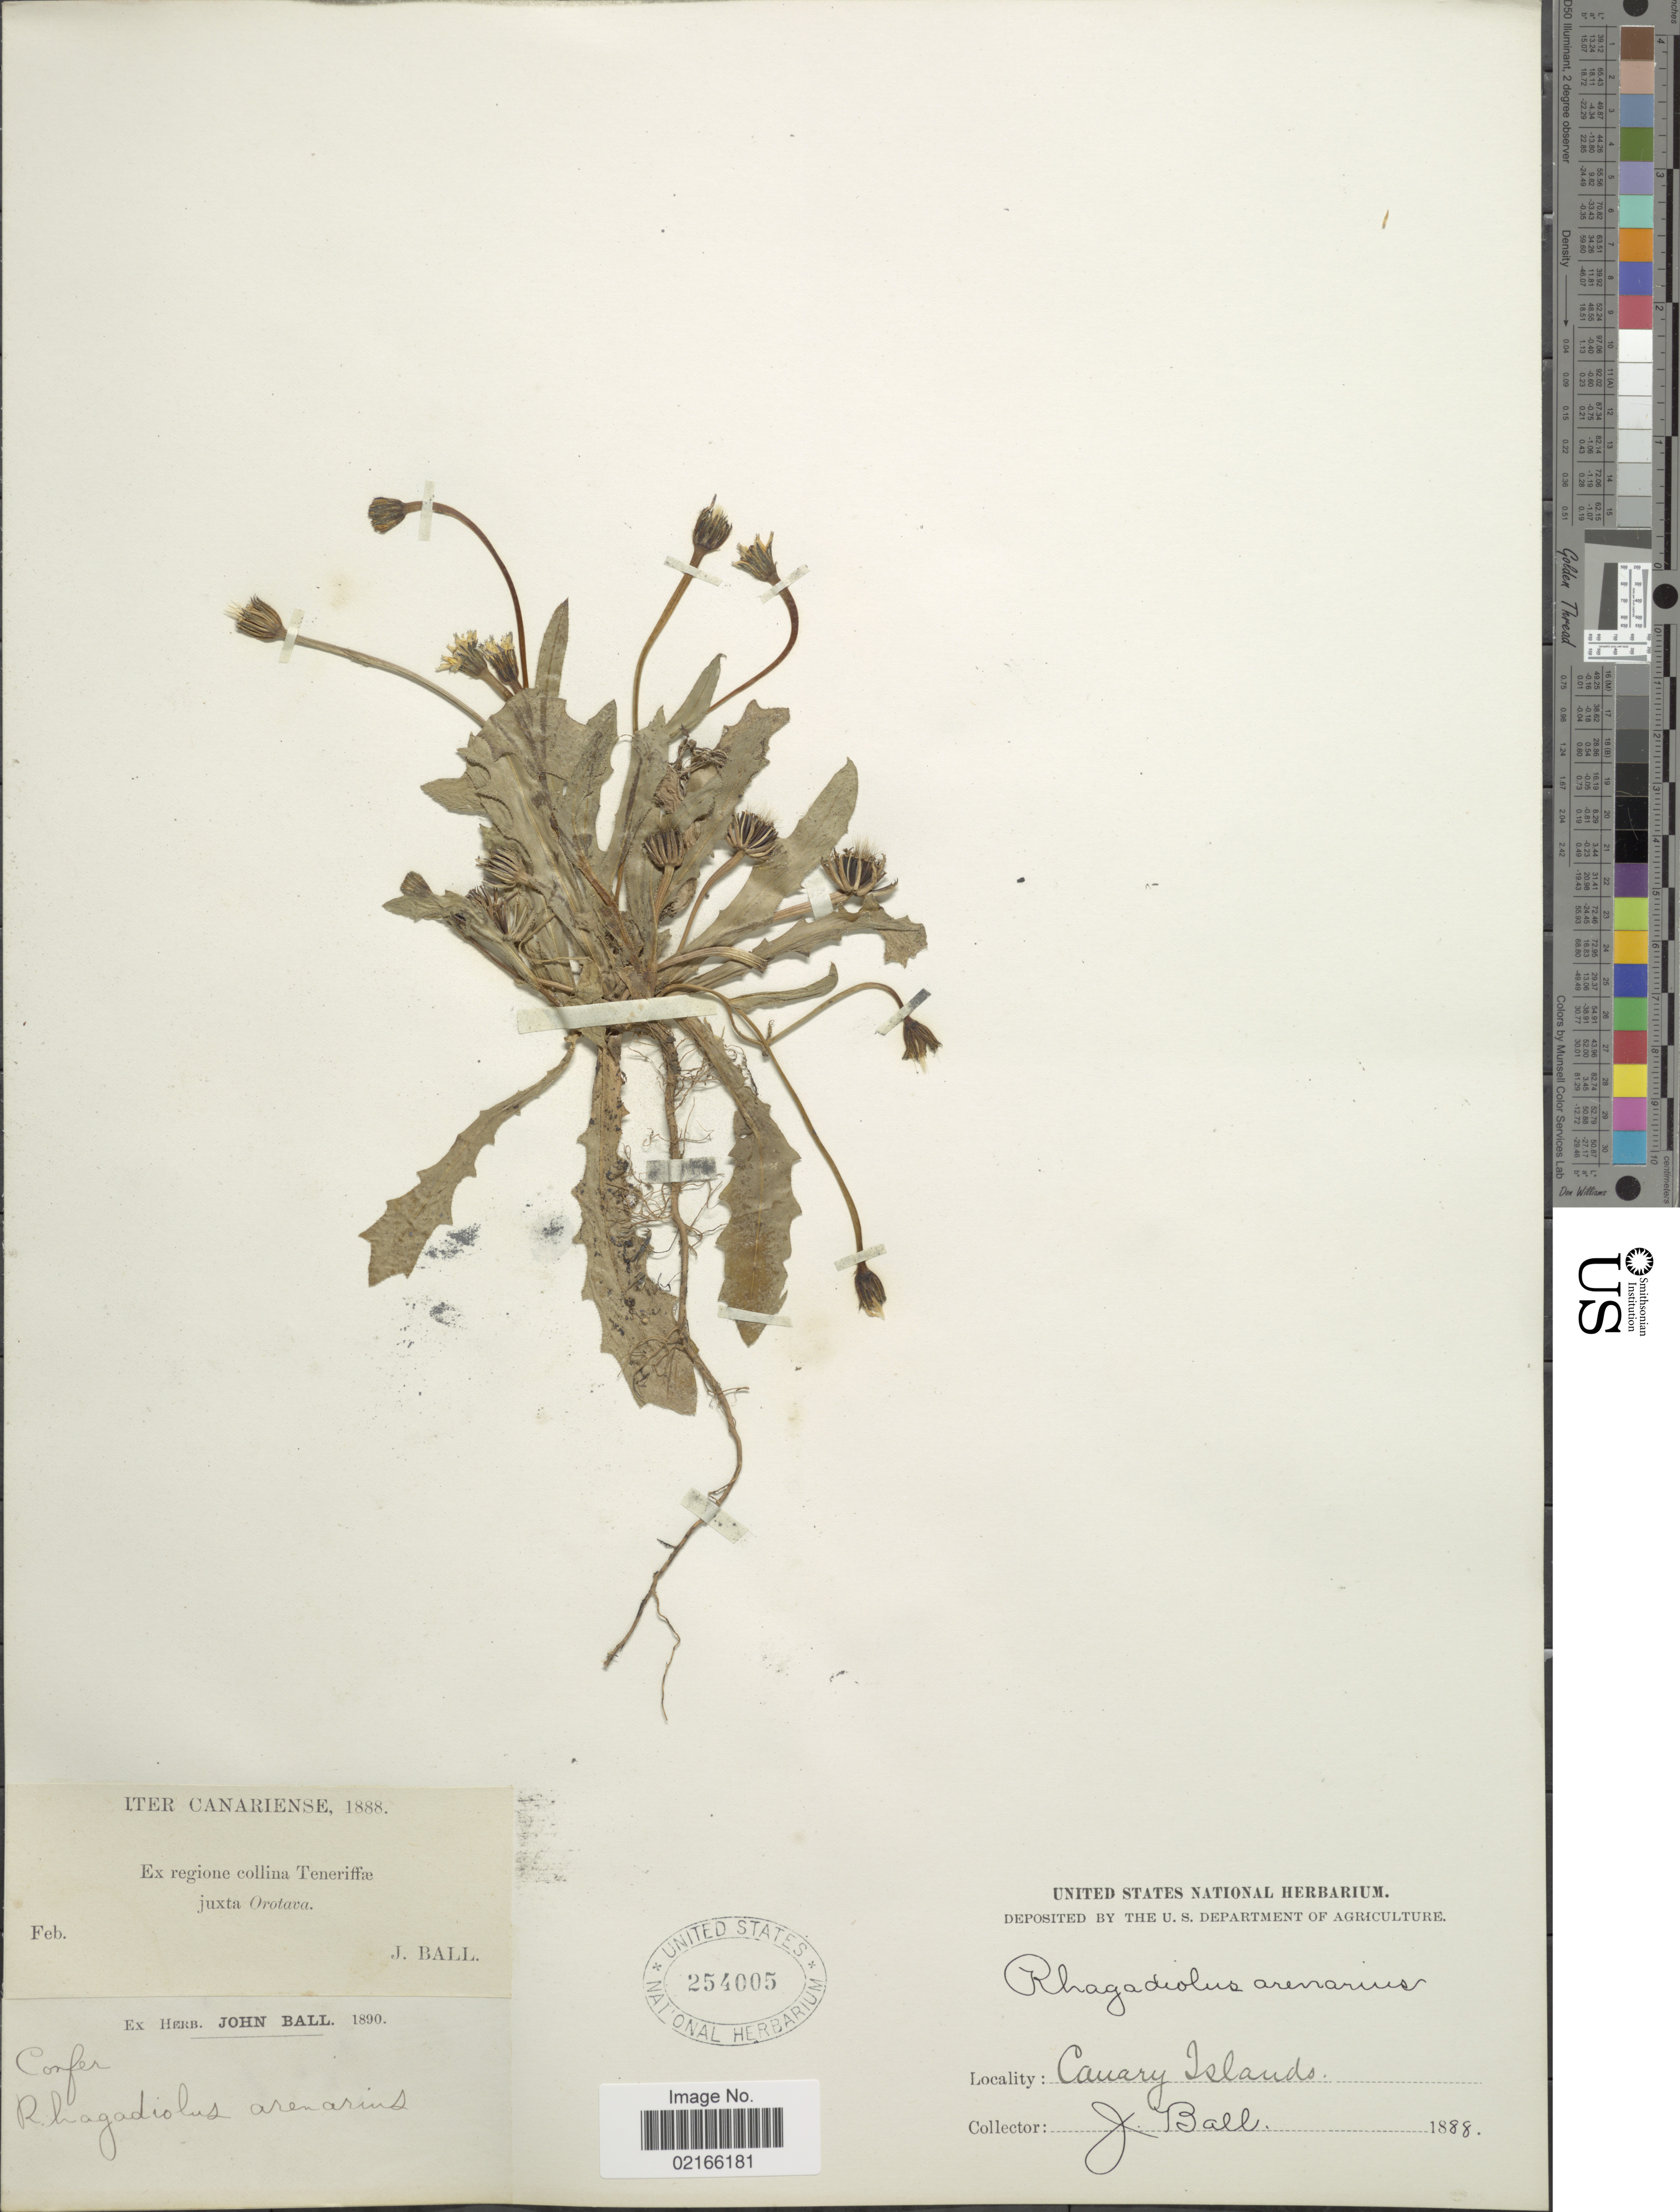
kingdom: Plantae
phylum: Tracheophyta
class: Magnoliopsida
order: Asterales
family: Asteraceae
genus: Hedypnois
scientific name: Hedypnois arenaria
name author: (Schousb.) DC.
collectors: J. Ball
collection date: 1888-02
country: Spain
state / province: Canarias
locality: Ex regione collina Teneriffae juxta Orotava. Canary Islands.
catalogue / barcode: US 254005